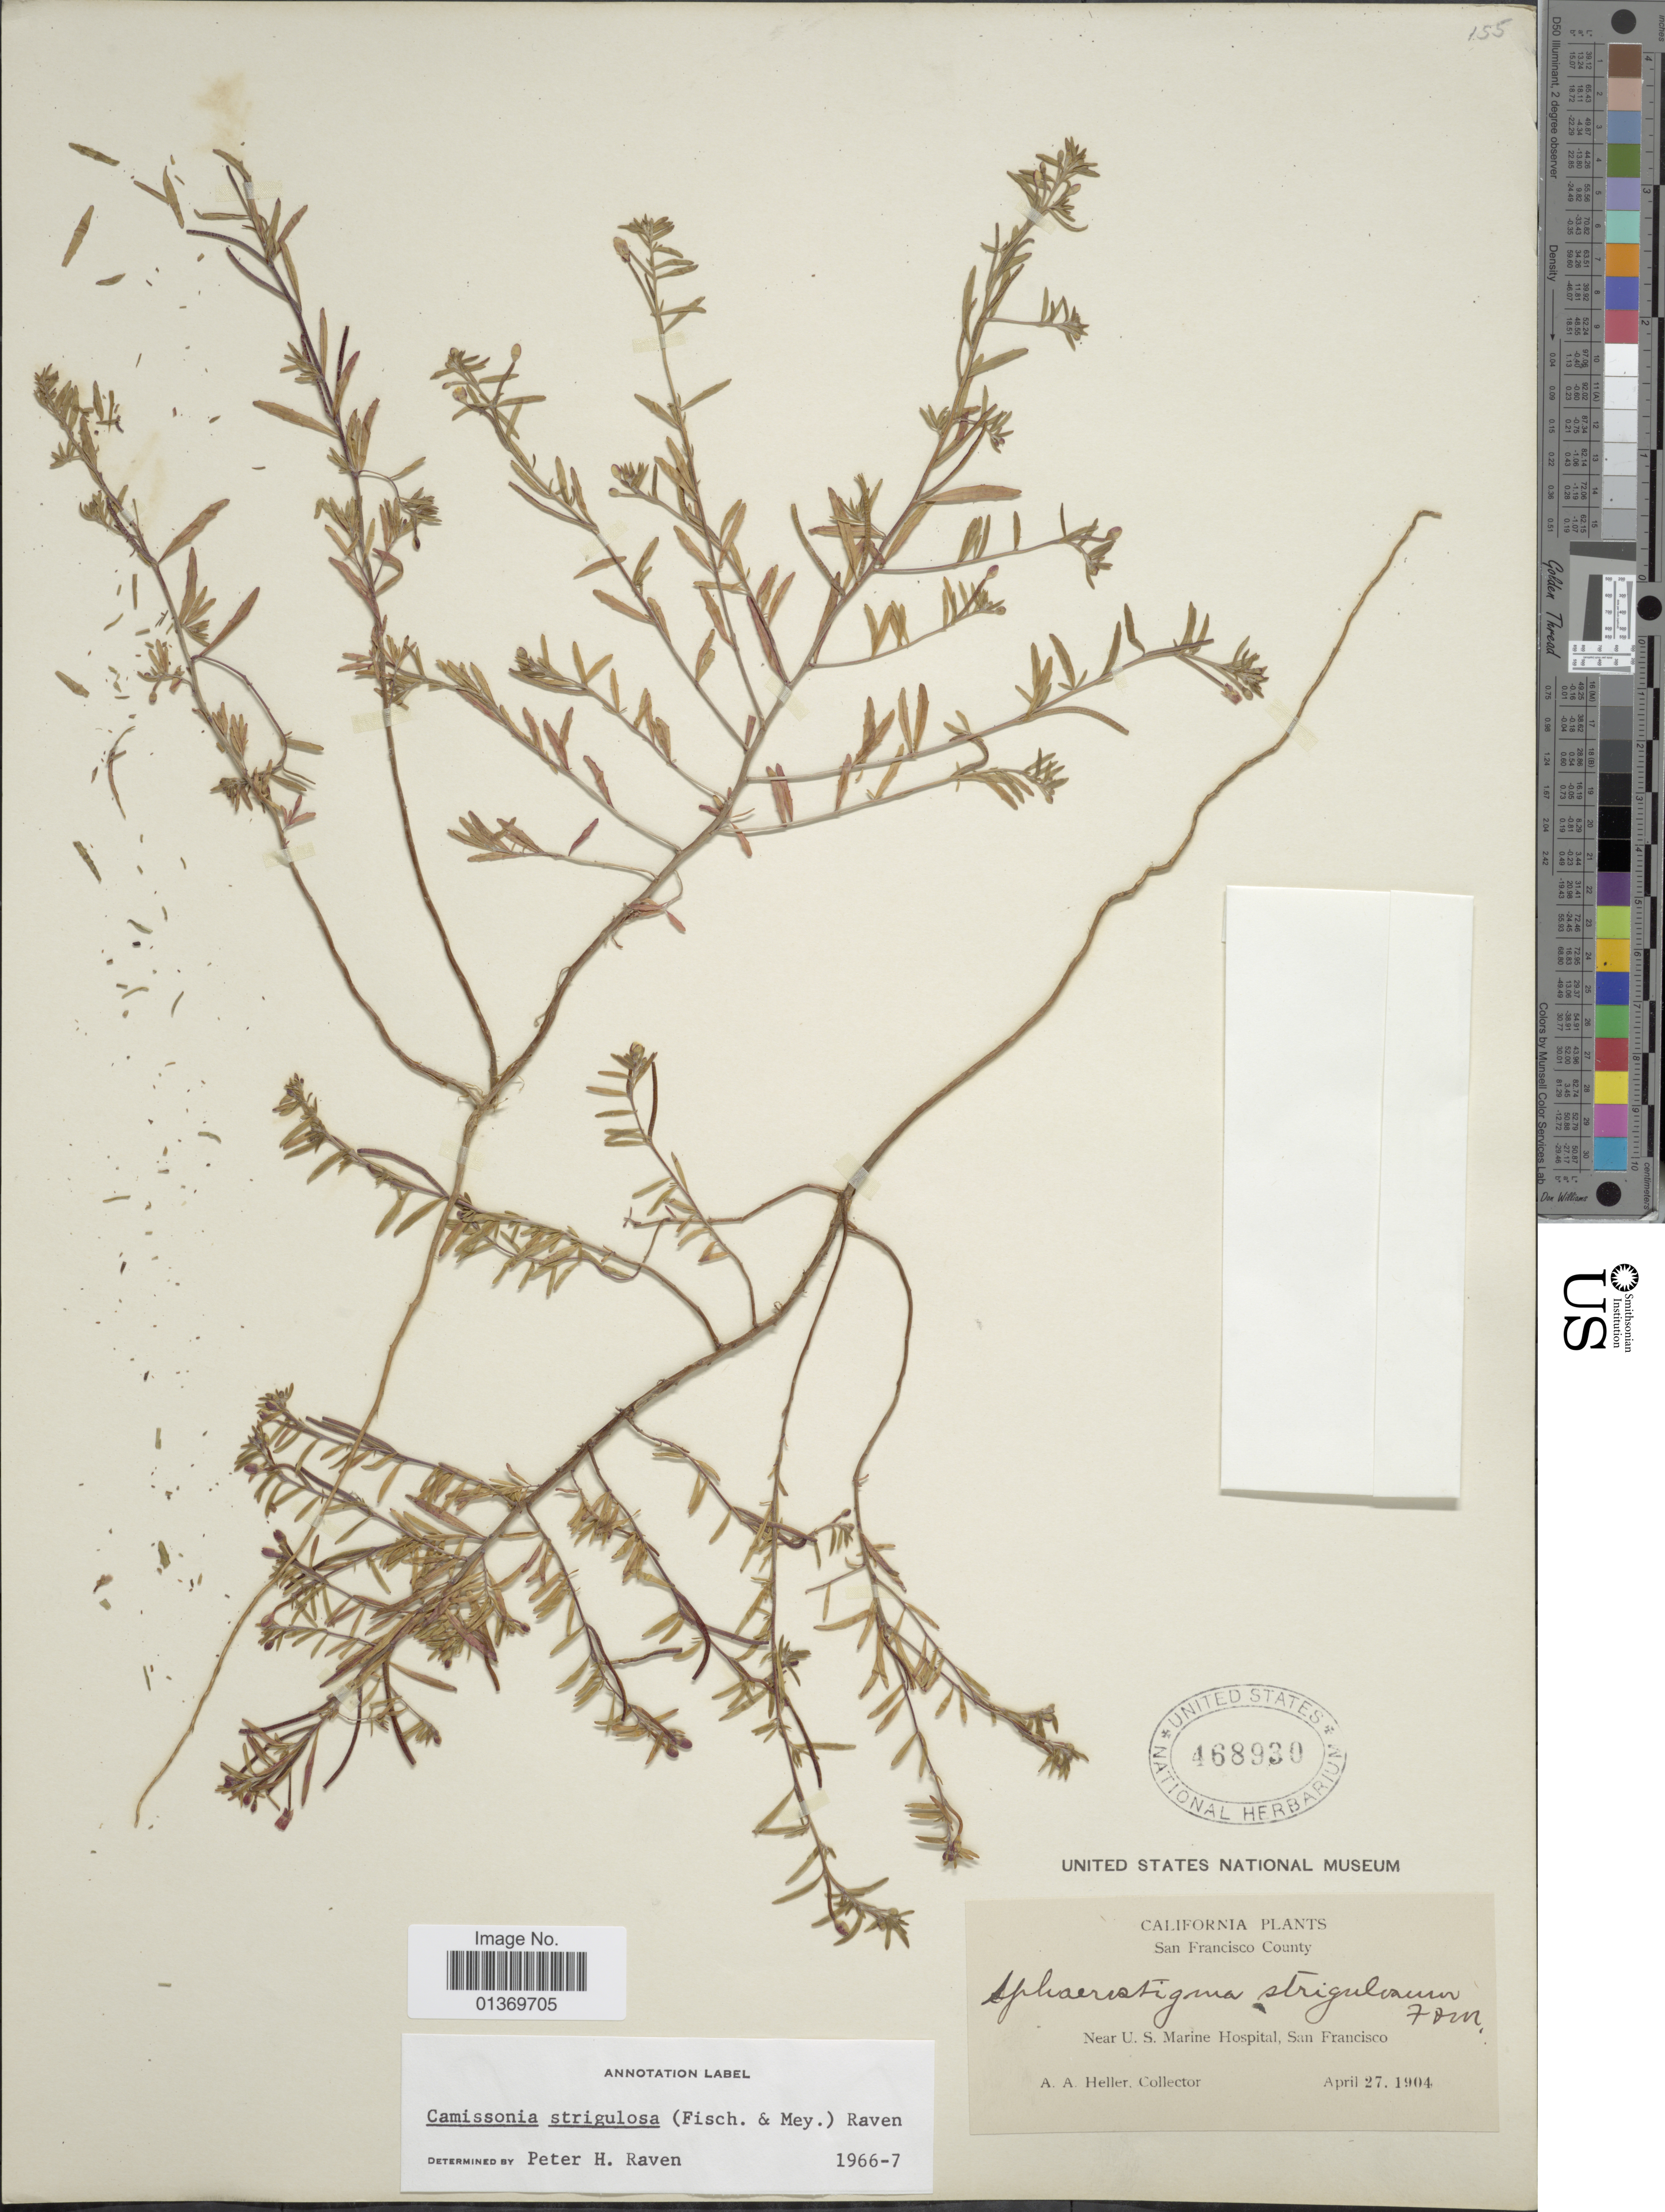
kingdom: Plantae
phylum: Tracheophyta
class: Magnoliopsida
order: Myrtales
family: Onagraceae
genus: Camissonia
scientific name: Camissonia strigulosa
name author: (Fisch. & C.A. Mey.) P.H. Raven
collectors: A. A. Heller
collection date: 1904-04-27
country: United States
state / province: California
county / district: San Francisco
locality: San Francisco County, Near U.S. Marine Hospital, San Francisco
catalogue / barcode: US 468930